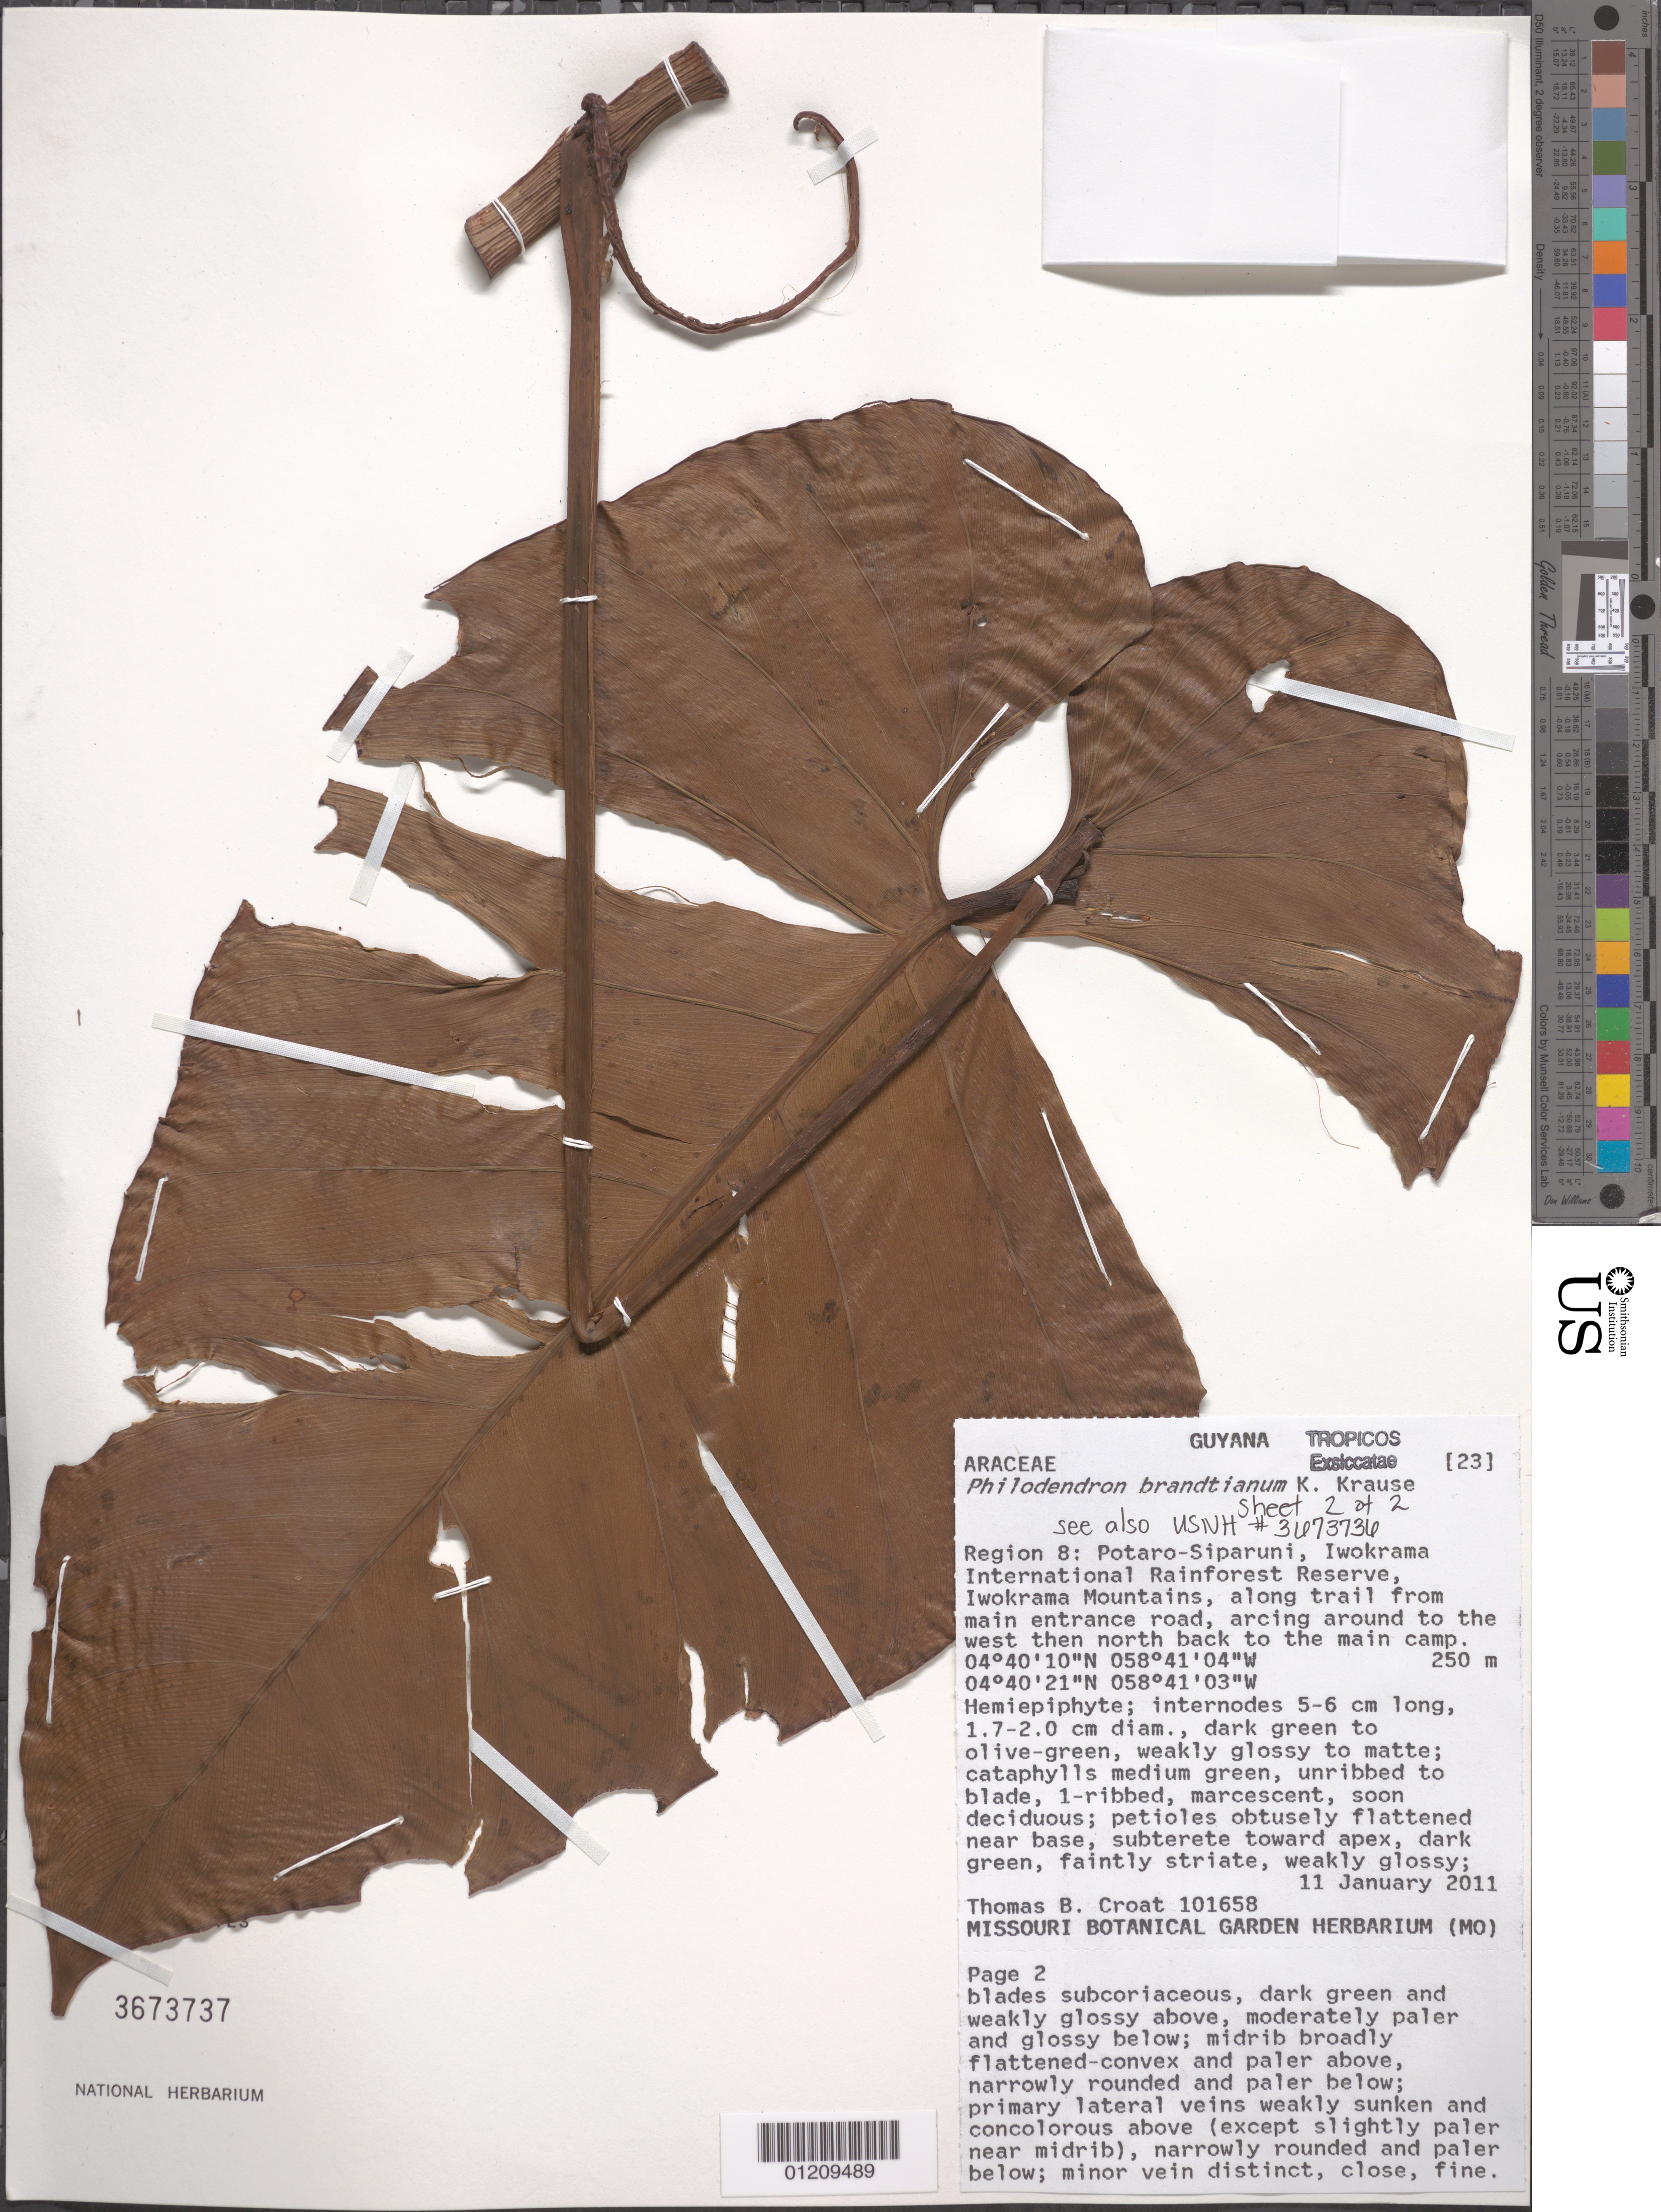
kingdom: Plantae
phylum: Tracheophyta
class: Liliopsida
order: Alismatales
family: Araceae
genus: Philodendron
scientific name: Philodendron brandtianum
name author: K. Krause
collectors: T. B. Croat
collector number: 101658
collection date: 2011-01-11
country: Guyana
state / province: Potaro-Siparuni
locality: Iwokrama International Rainforest Reserve, Iwokrama Mountains, along trail from main entrance road, aarcing around to the west then north back to the main camp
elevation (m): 250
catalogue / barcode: US 3673737